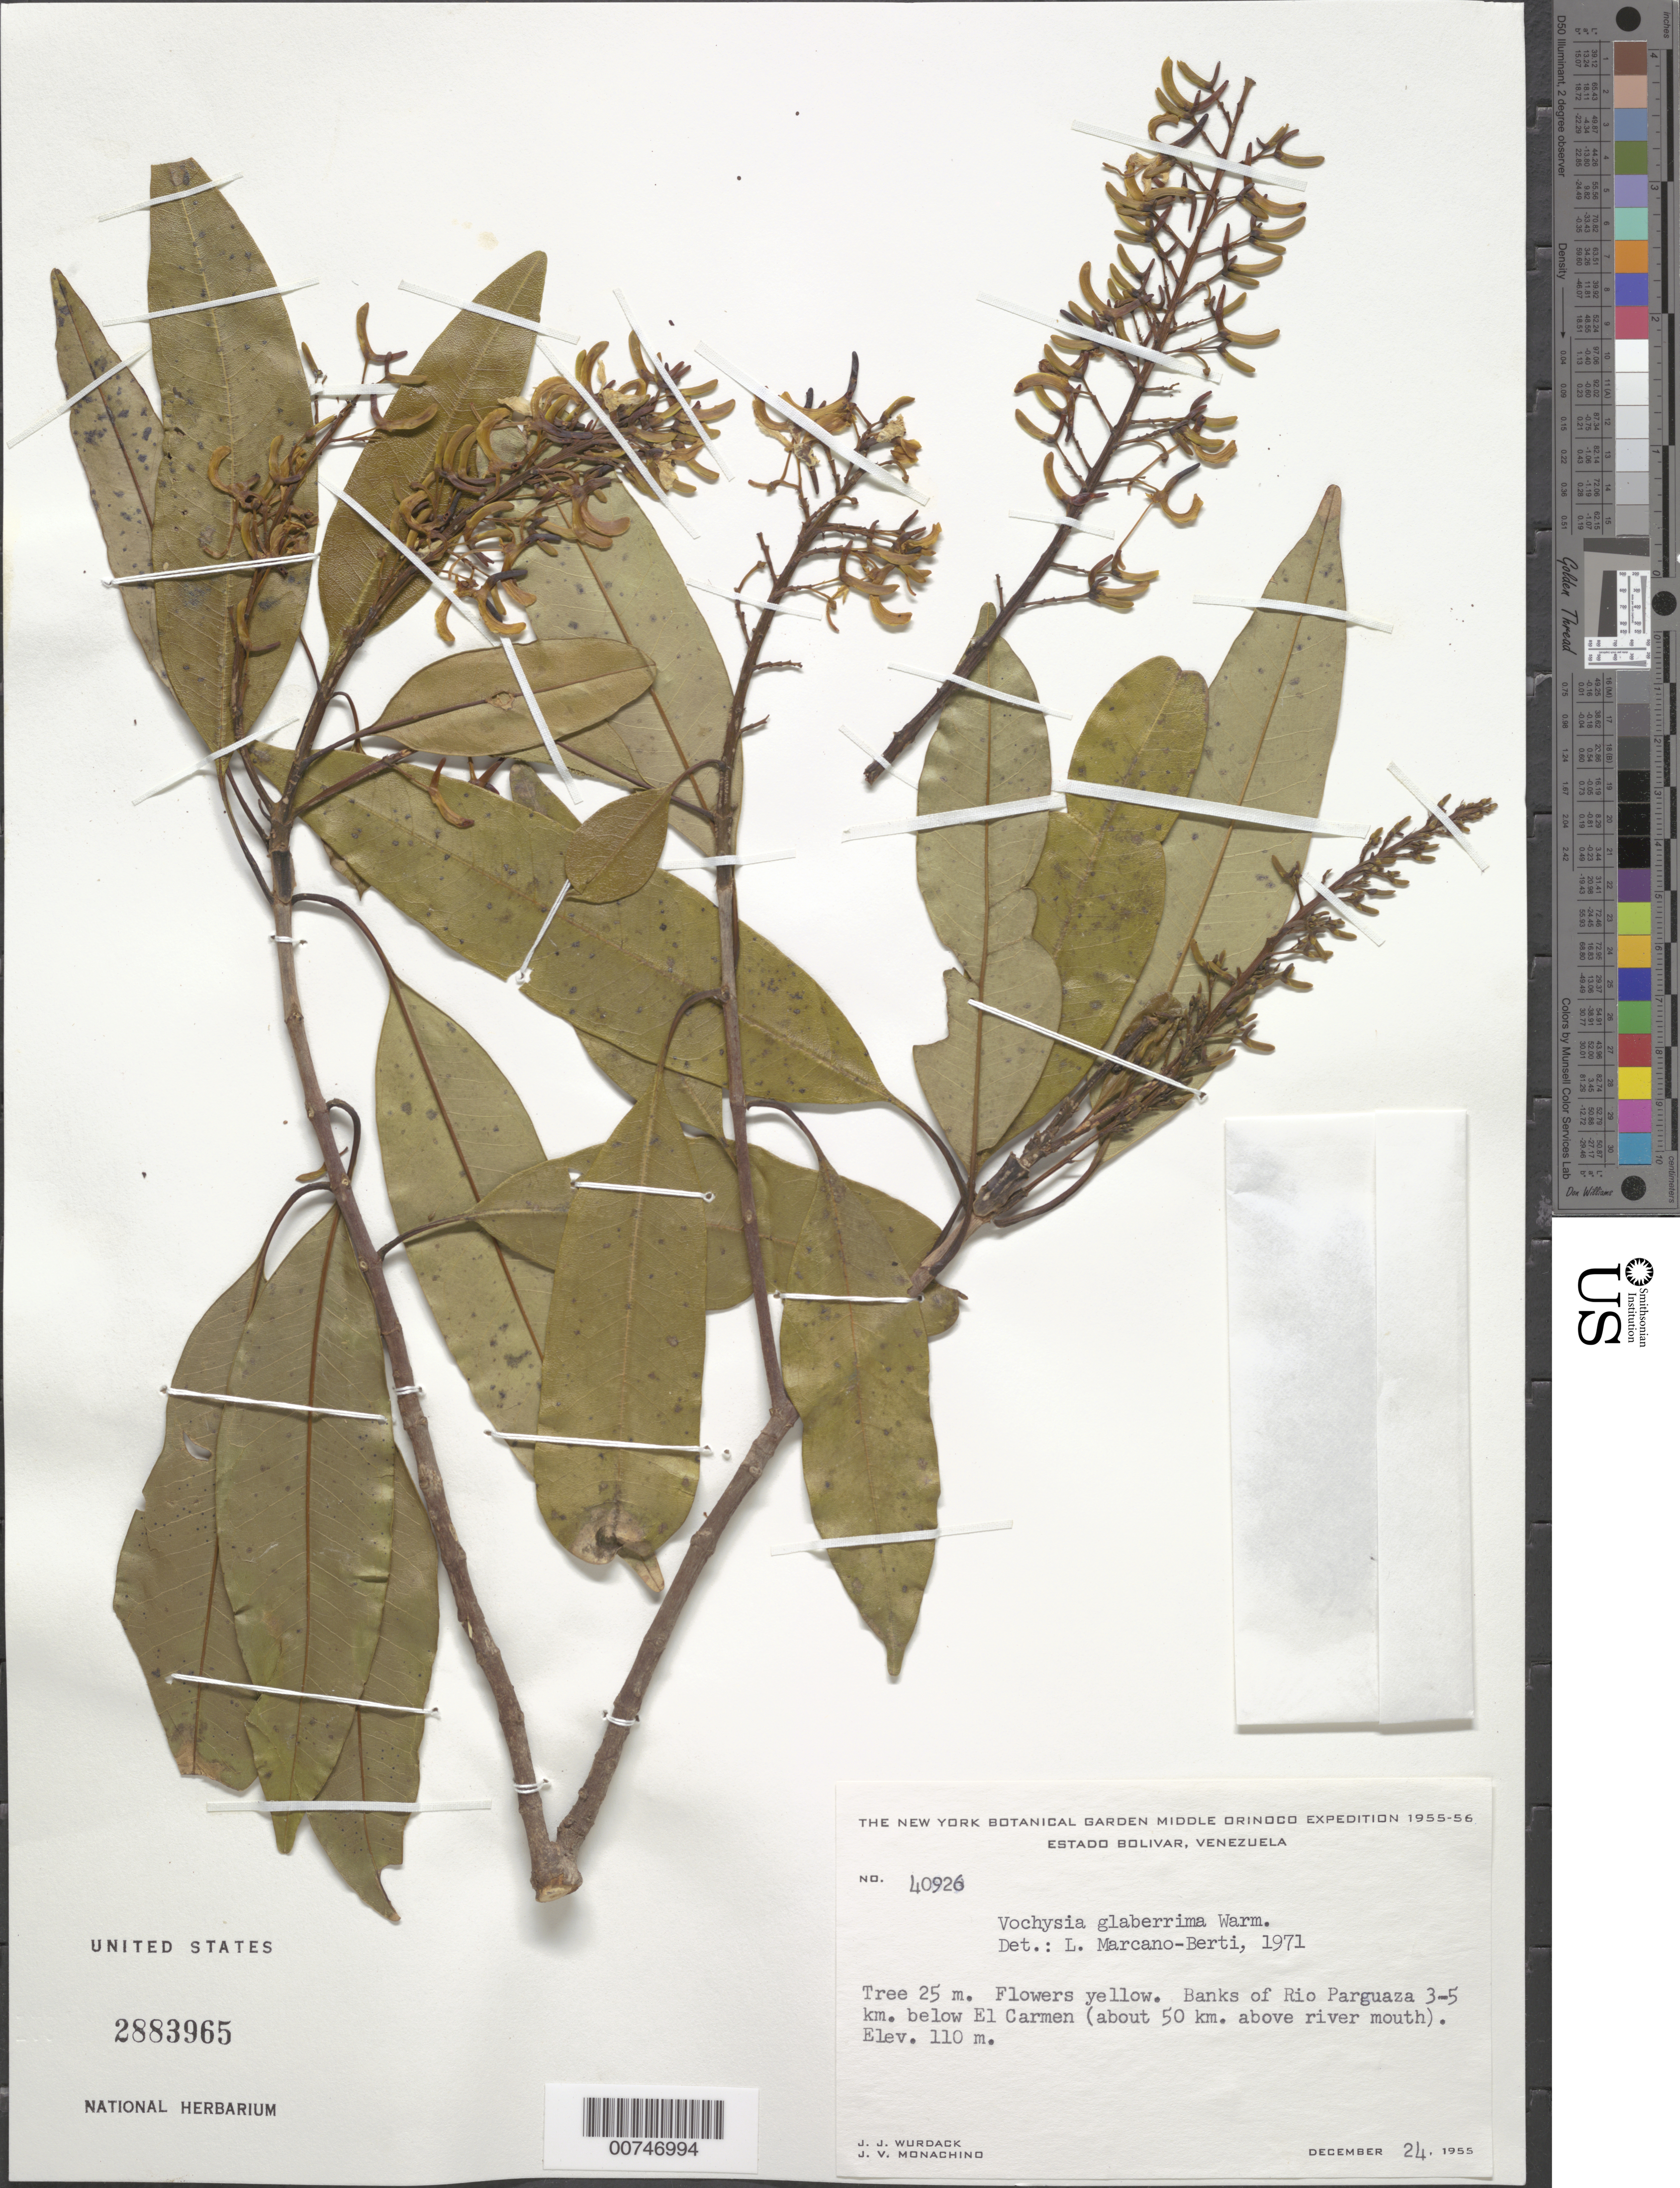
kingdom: Plantae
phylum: Tracheophyta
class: Magnoliopsida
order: Myrtales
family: Vochysiaceae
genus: Vochysia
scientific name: Vochysia glaberrima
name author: Warm.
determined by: Marcano-Berti, L.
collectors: J. J. Wurdack & J. V. Monachino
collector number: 40926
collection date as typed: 24-Dec-55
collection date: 1955-12-24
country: Venezuela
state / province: Bolívar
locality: El Carmen, 3-5 km below (50 km above mouth); Río Parguaza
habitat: Banks of river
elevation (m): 110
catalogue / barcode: US 2883965